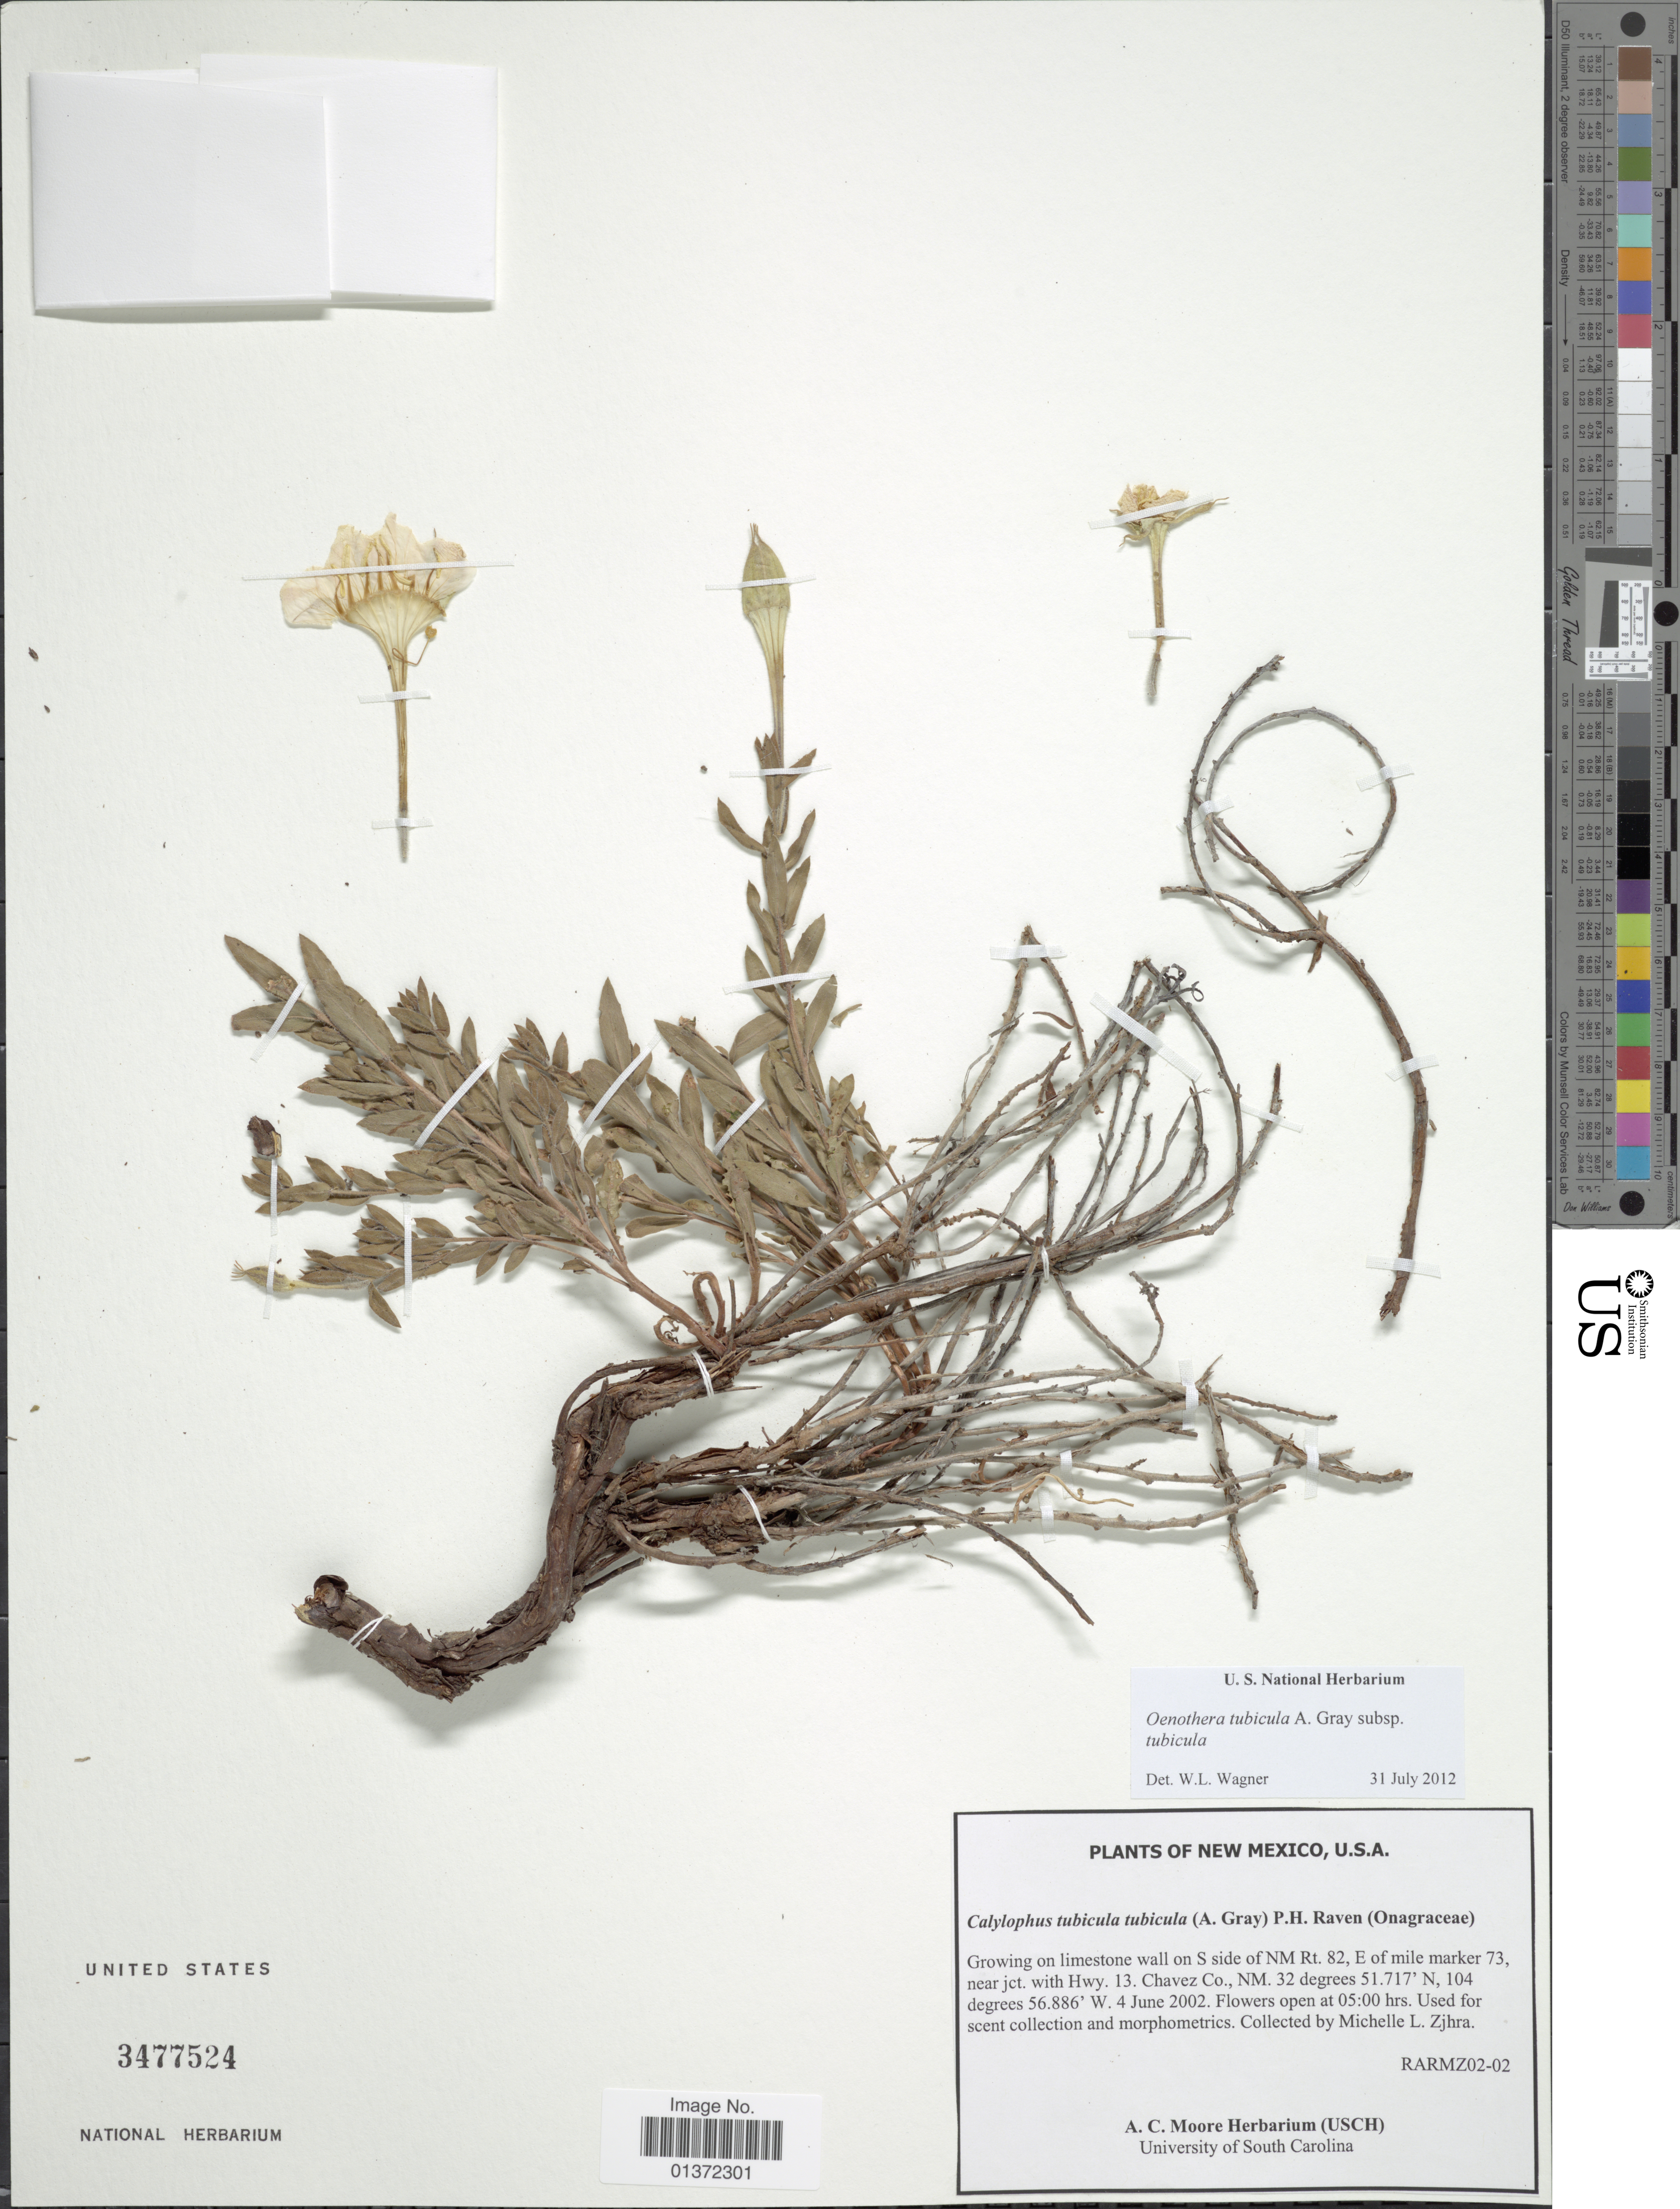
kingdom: Plantae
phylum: Tracheophyta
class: Magnoliopsida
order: Myrtales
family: Onagraceae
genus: Oenothera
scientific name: Oenothera hartwegii subsp. pubescens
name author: (A. Gray) W.L. Wagner & Hoch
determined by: Cooper, B. J.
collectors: M. Zjhra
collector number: RARMZ02-02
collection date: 2002-06-04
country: United States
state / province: New Mexico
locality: S side of NM Rt. 82, E of mile marker 73, near jct. with Hwy 13 Chavez Co., NM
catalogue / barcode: US 3477524